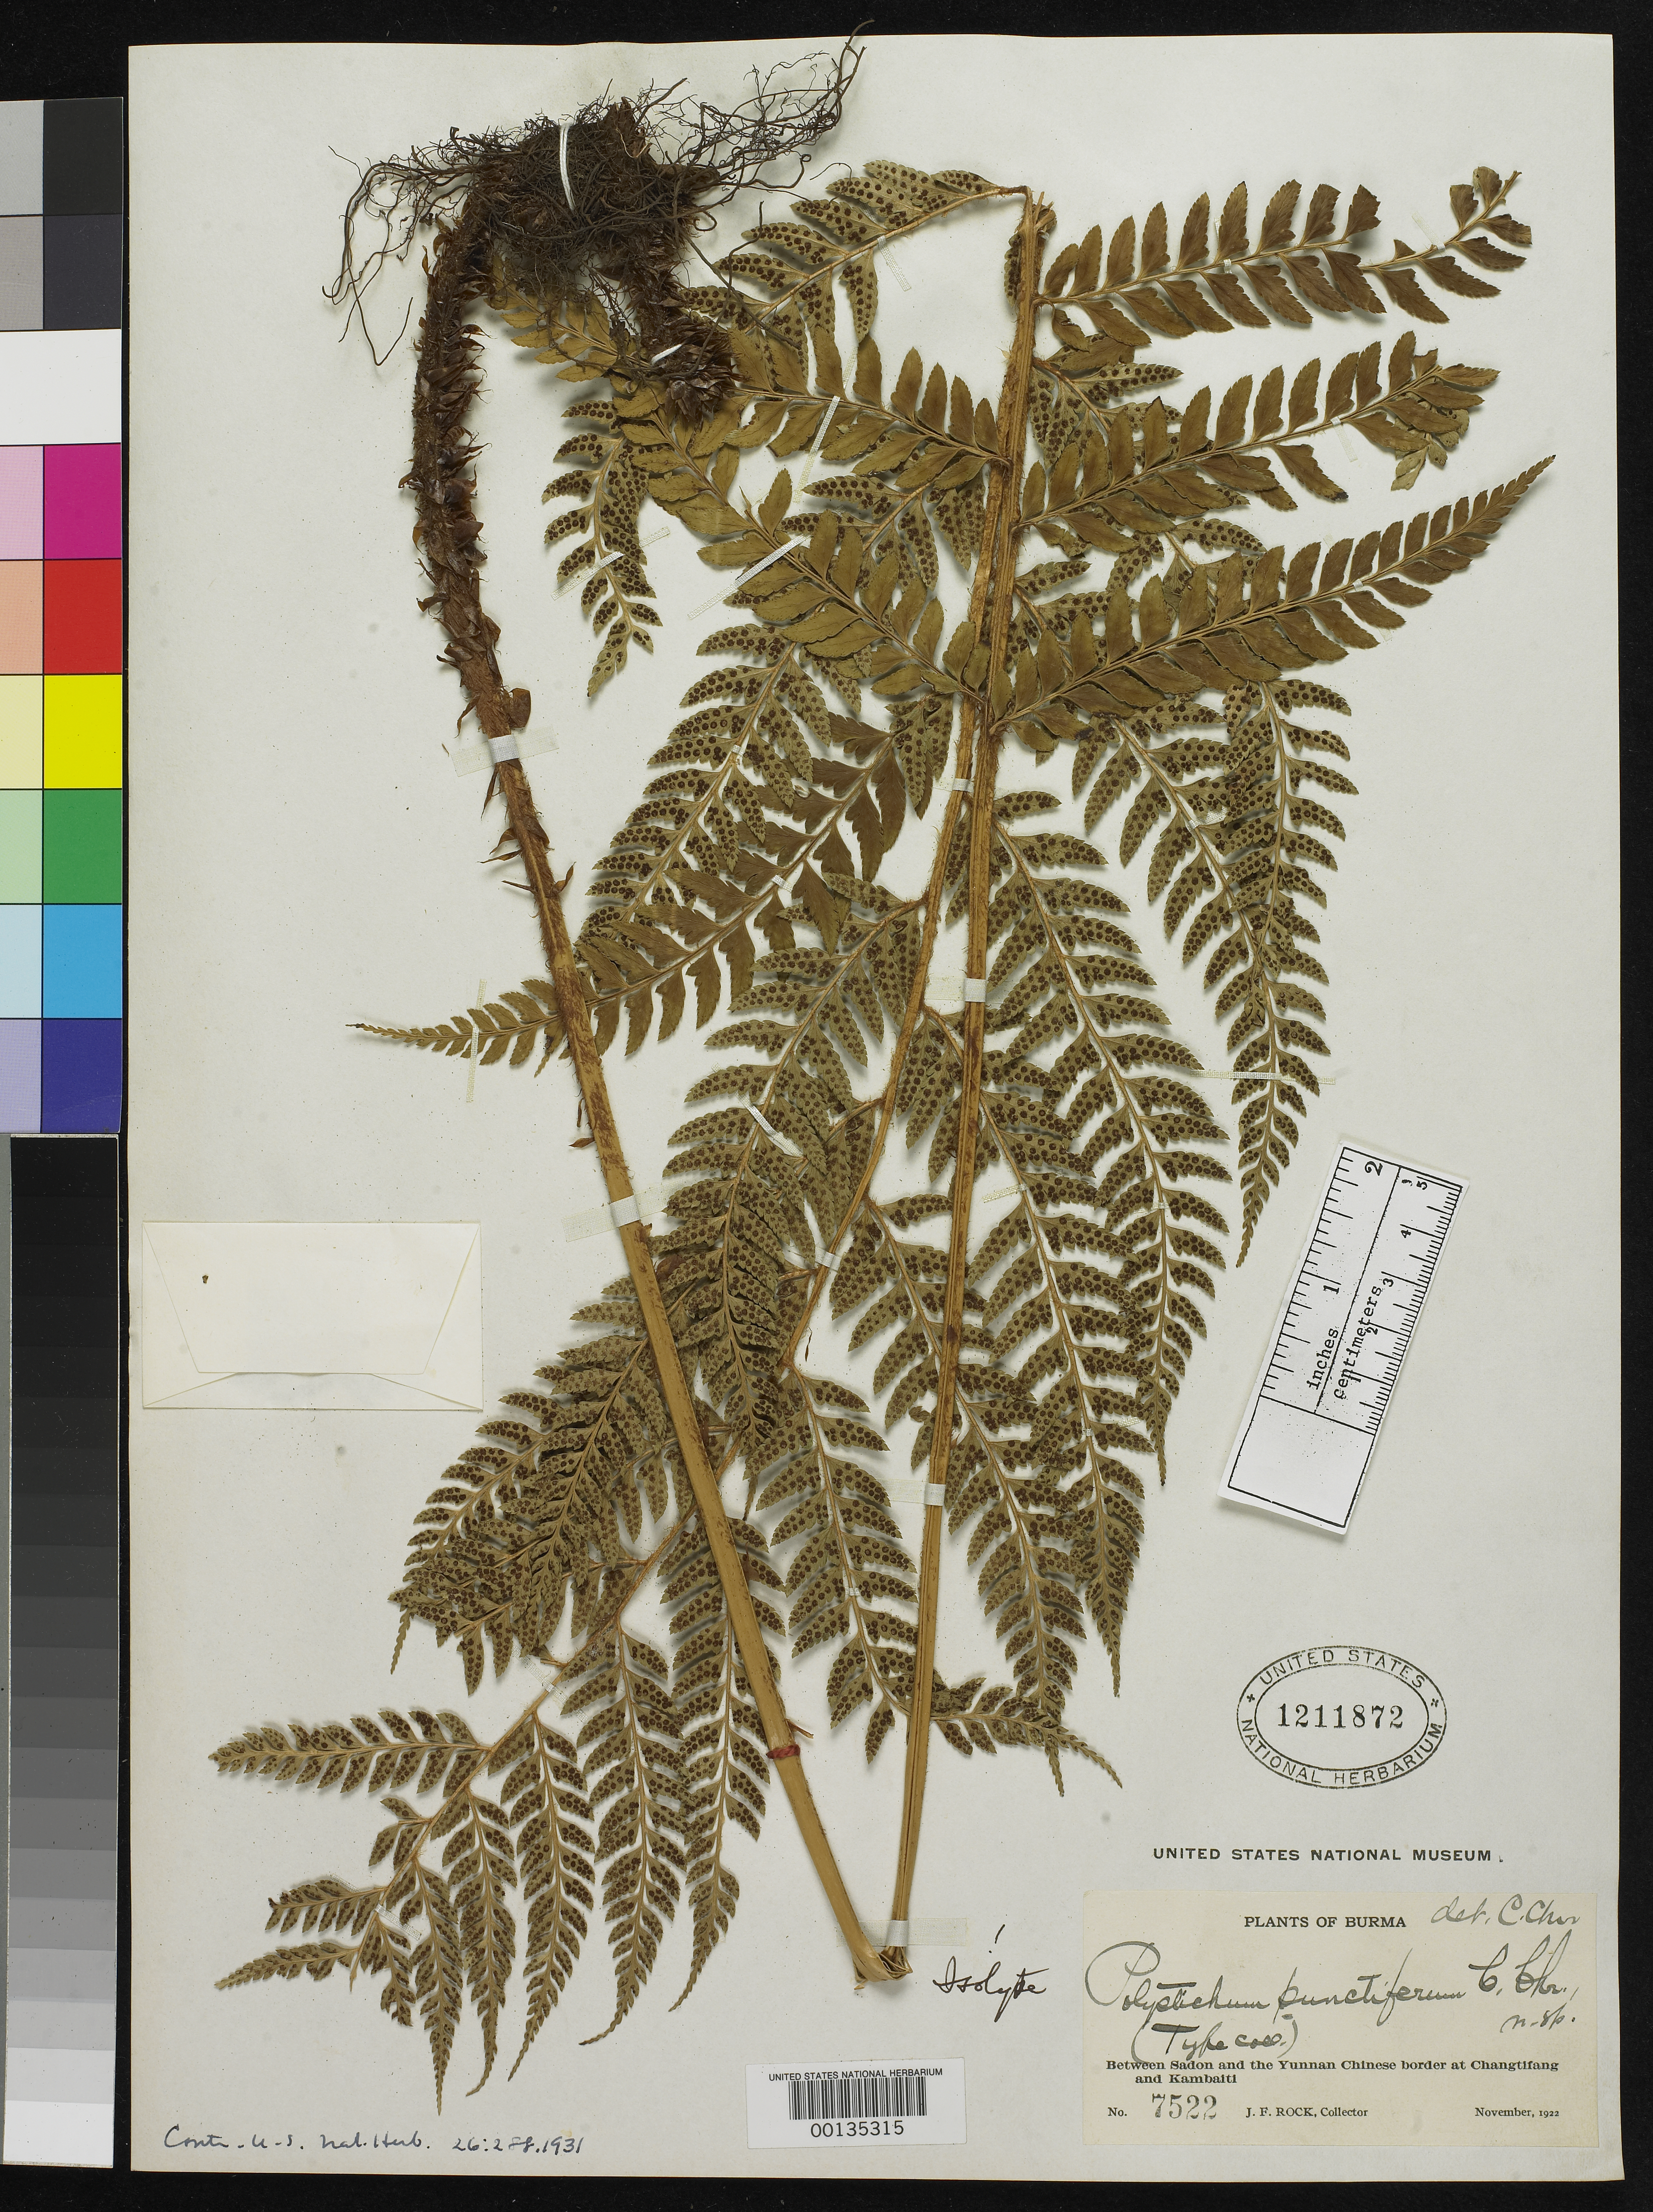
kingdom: Plantae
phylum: Tracheophyta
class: Polypodiopsida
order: Polypodiales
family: Dryopteridaceae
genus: Polystichum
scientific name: Polystichum punctiferum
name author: C. Chr.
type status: Isotype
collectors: J. F. Rock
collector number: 7522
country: Myanmar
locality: Between Sadon & Yunnan border, near Kambaiti.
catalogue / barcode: US 1211872